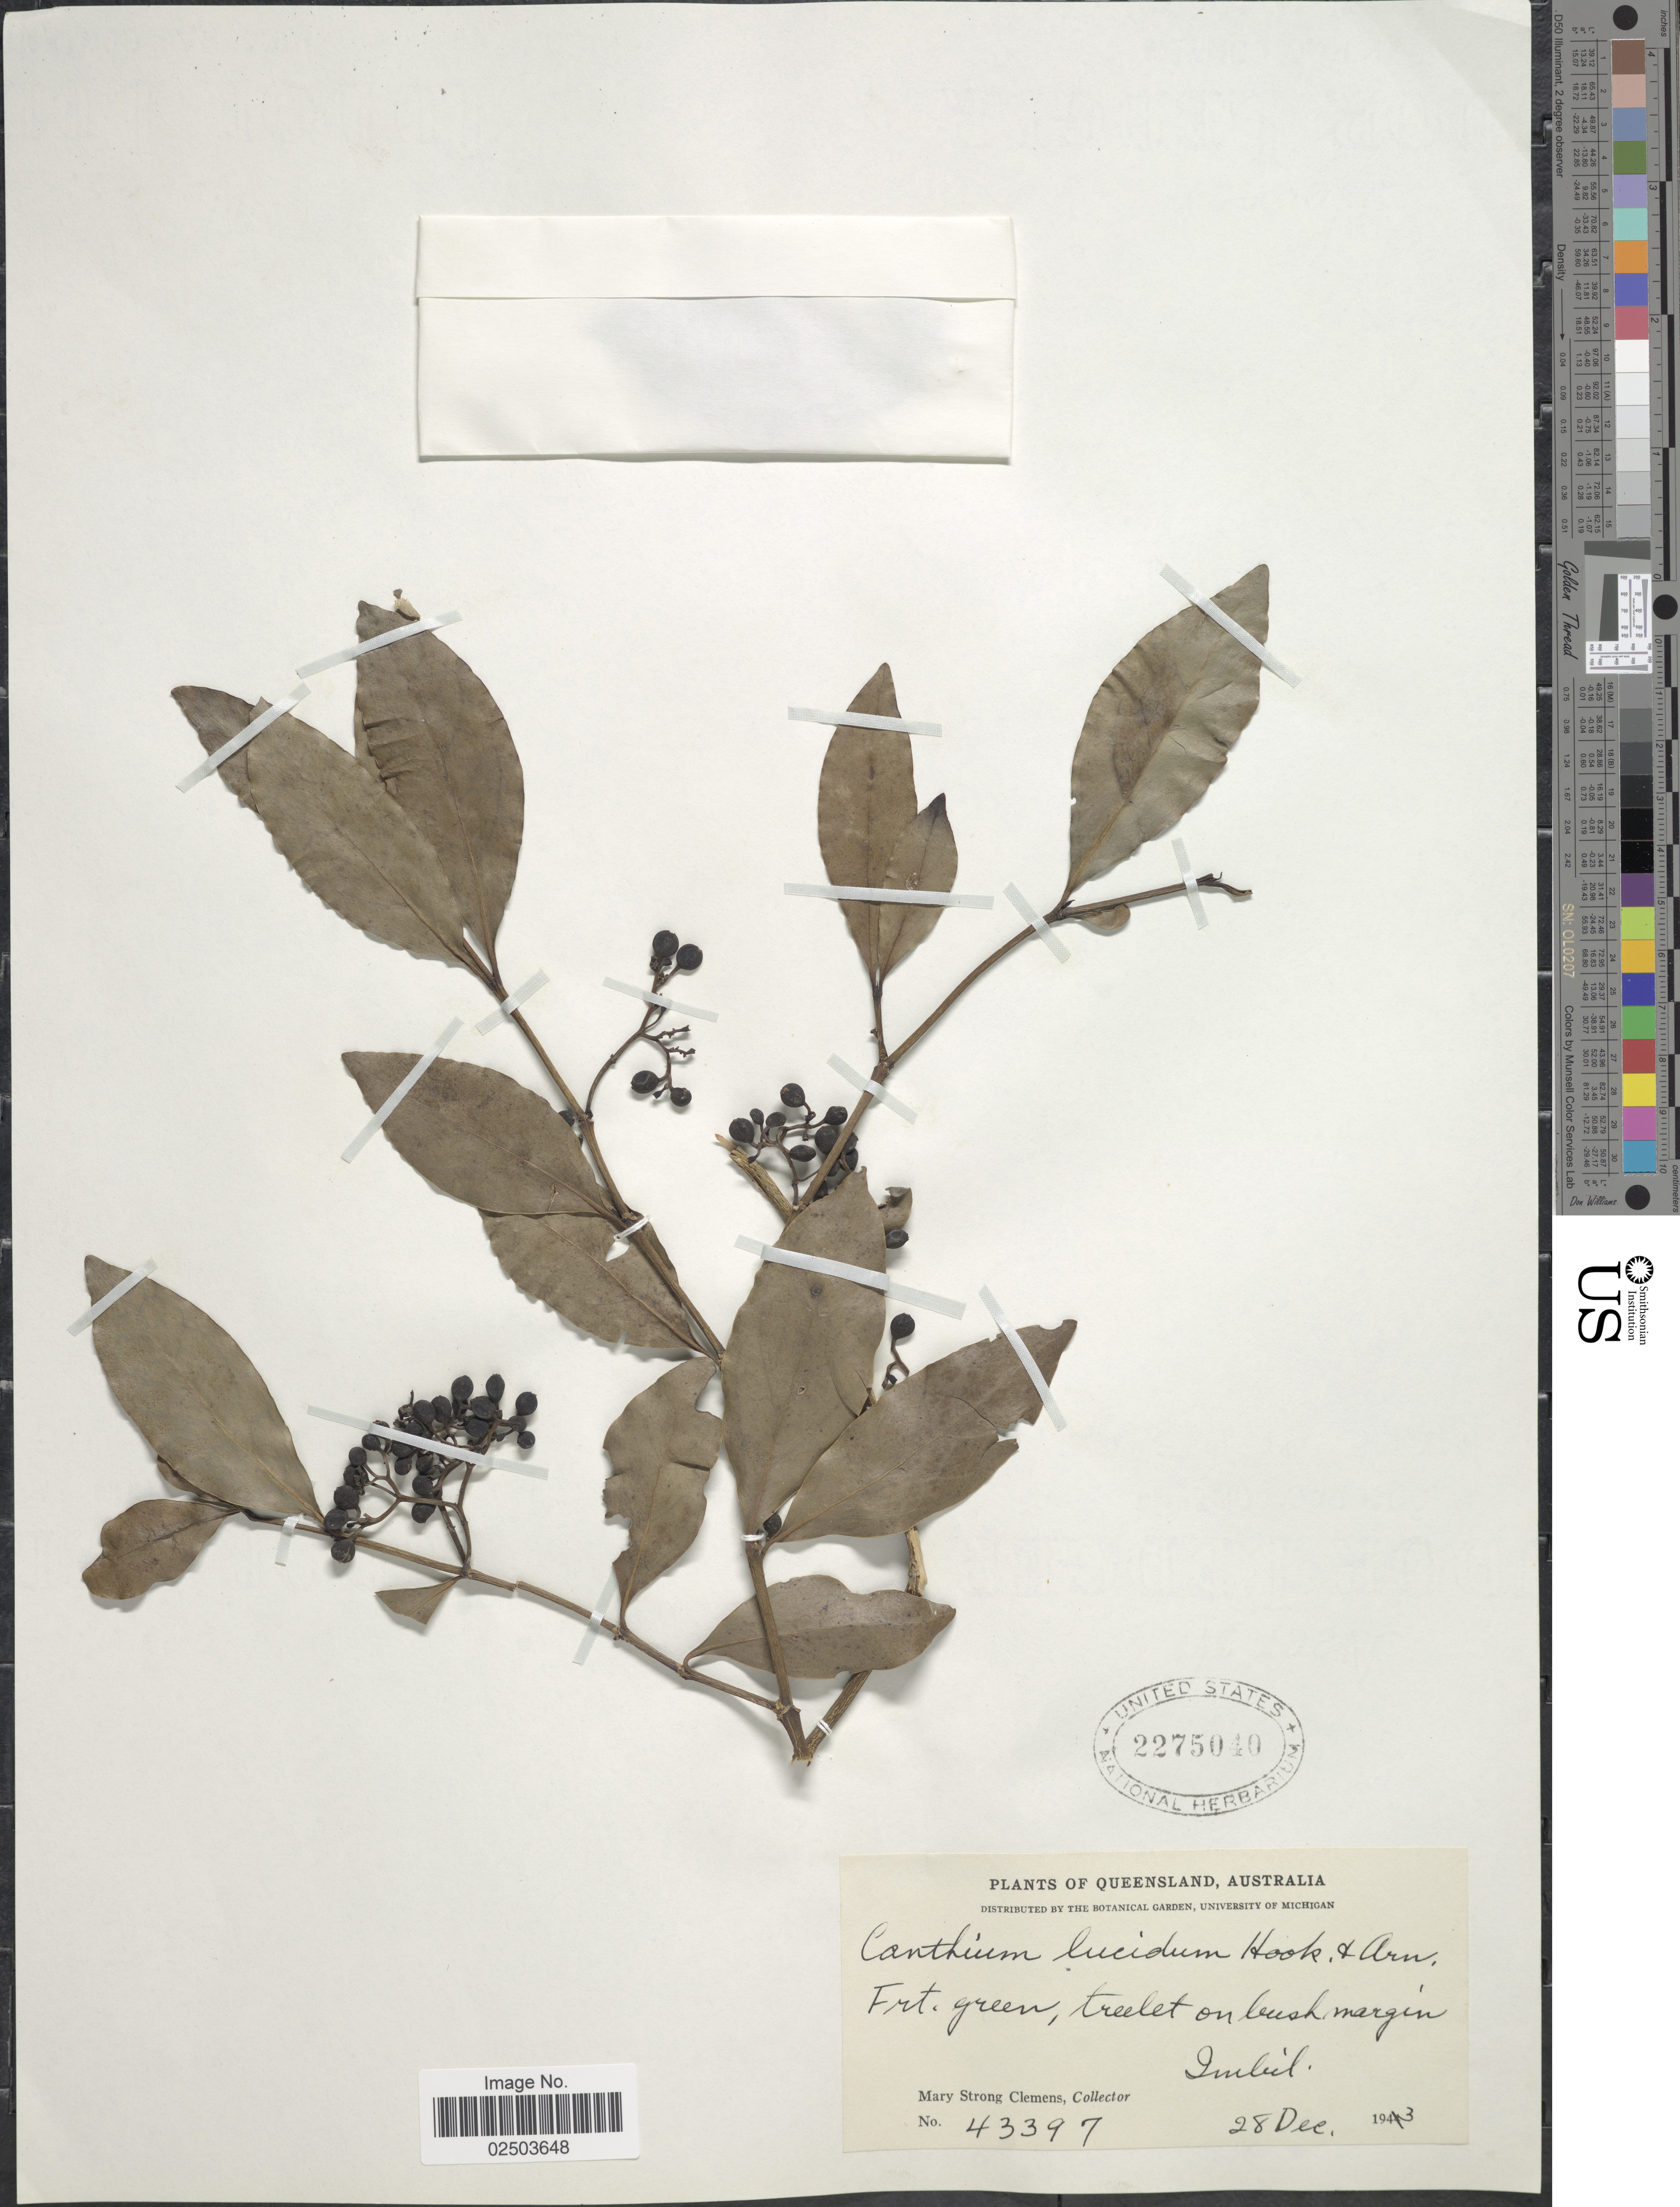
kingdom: Plantae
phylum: Tracheophyta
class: Magnoliopsida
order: Gentianales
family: Rubiaceae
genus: Psydrax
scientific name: Psydrax odorata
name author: (G. Forst.) A.C. Sm. & S.P. Darwin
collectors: M. S. Clemens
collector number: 43397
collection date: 1943-12-28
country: Australia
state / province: Queensland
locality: Imbil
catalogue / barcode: US 2275040